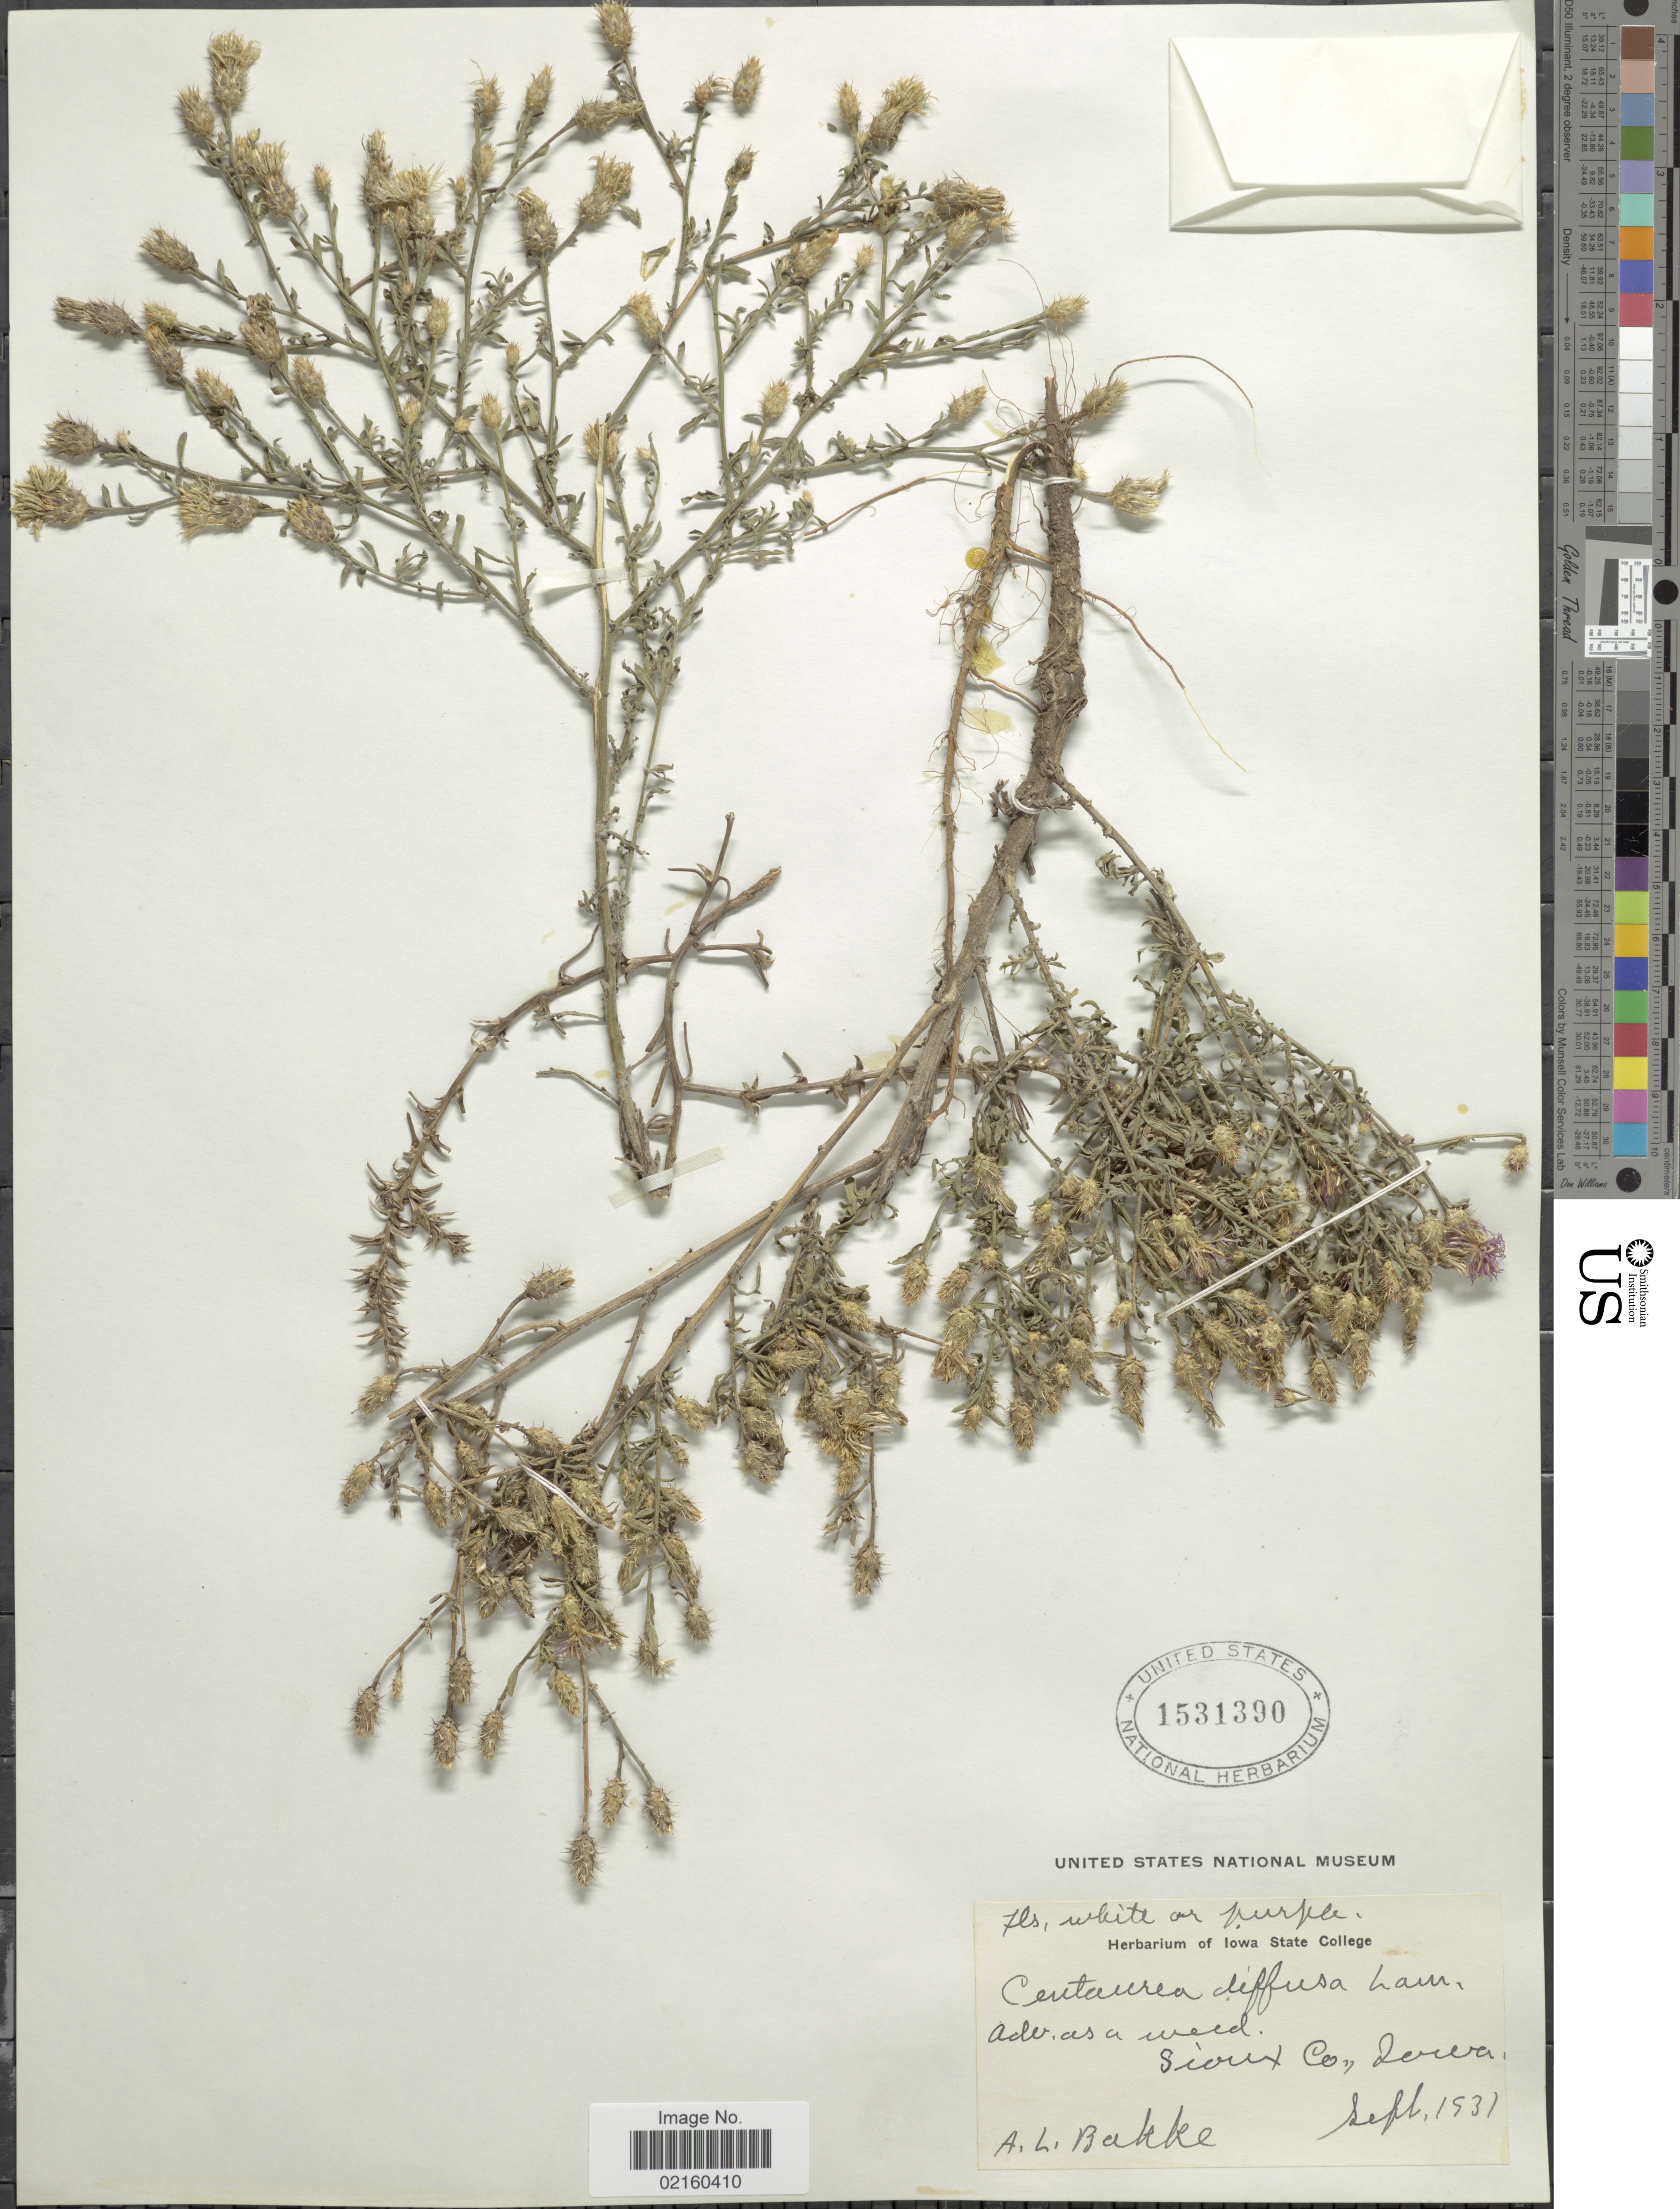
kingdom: Plantae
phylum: Tracheophyta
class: Magnoliopsida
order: Asterales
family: Asteraceae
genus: Centaurea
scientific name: Centaurea diffusa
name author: Lam.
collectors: A. Bakke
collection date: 1931-09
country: United States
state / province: Iowa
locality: Sioux Co.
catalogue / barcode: US 1531390